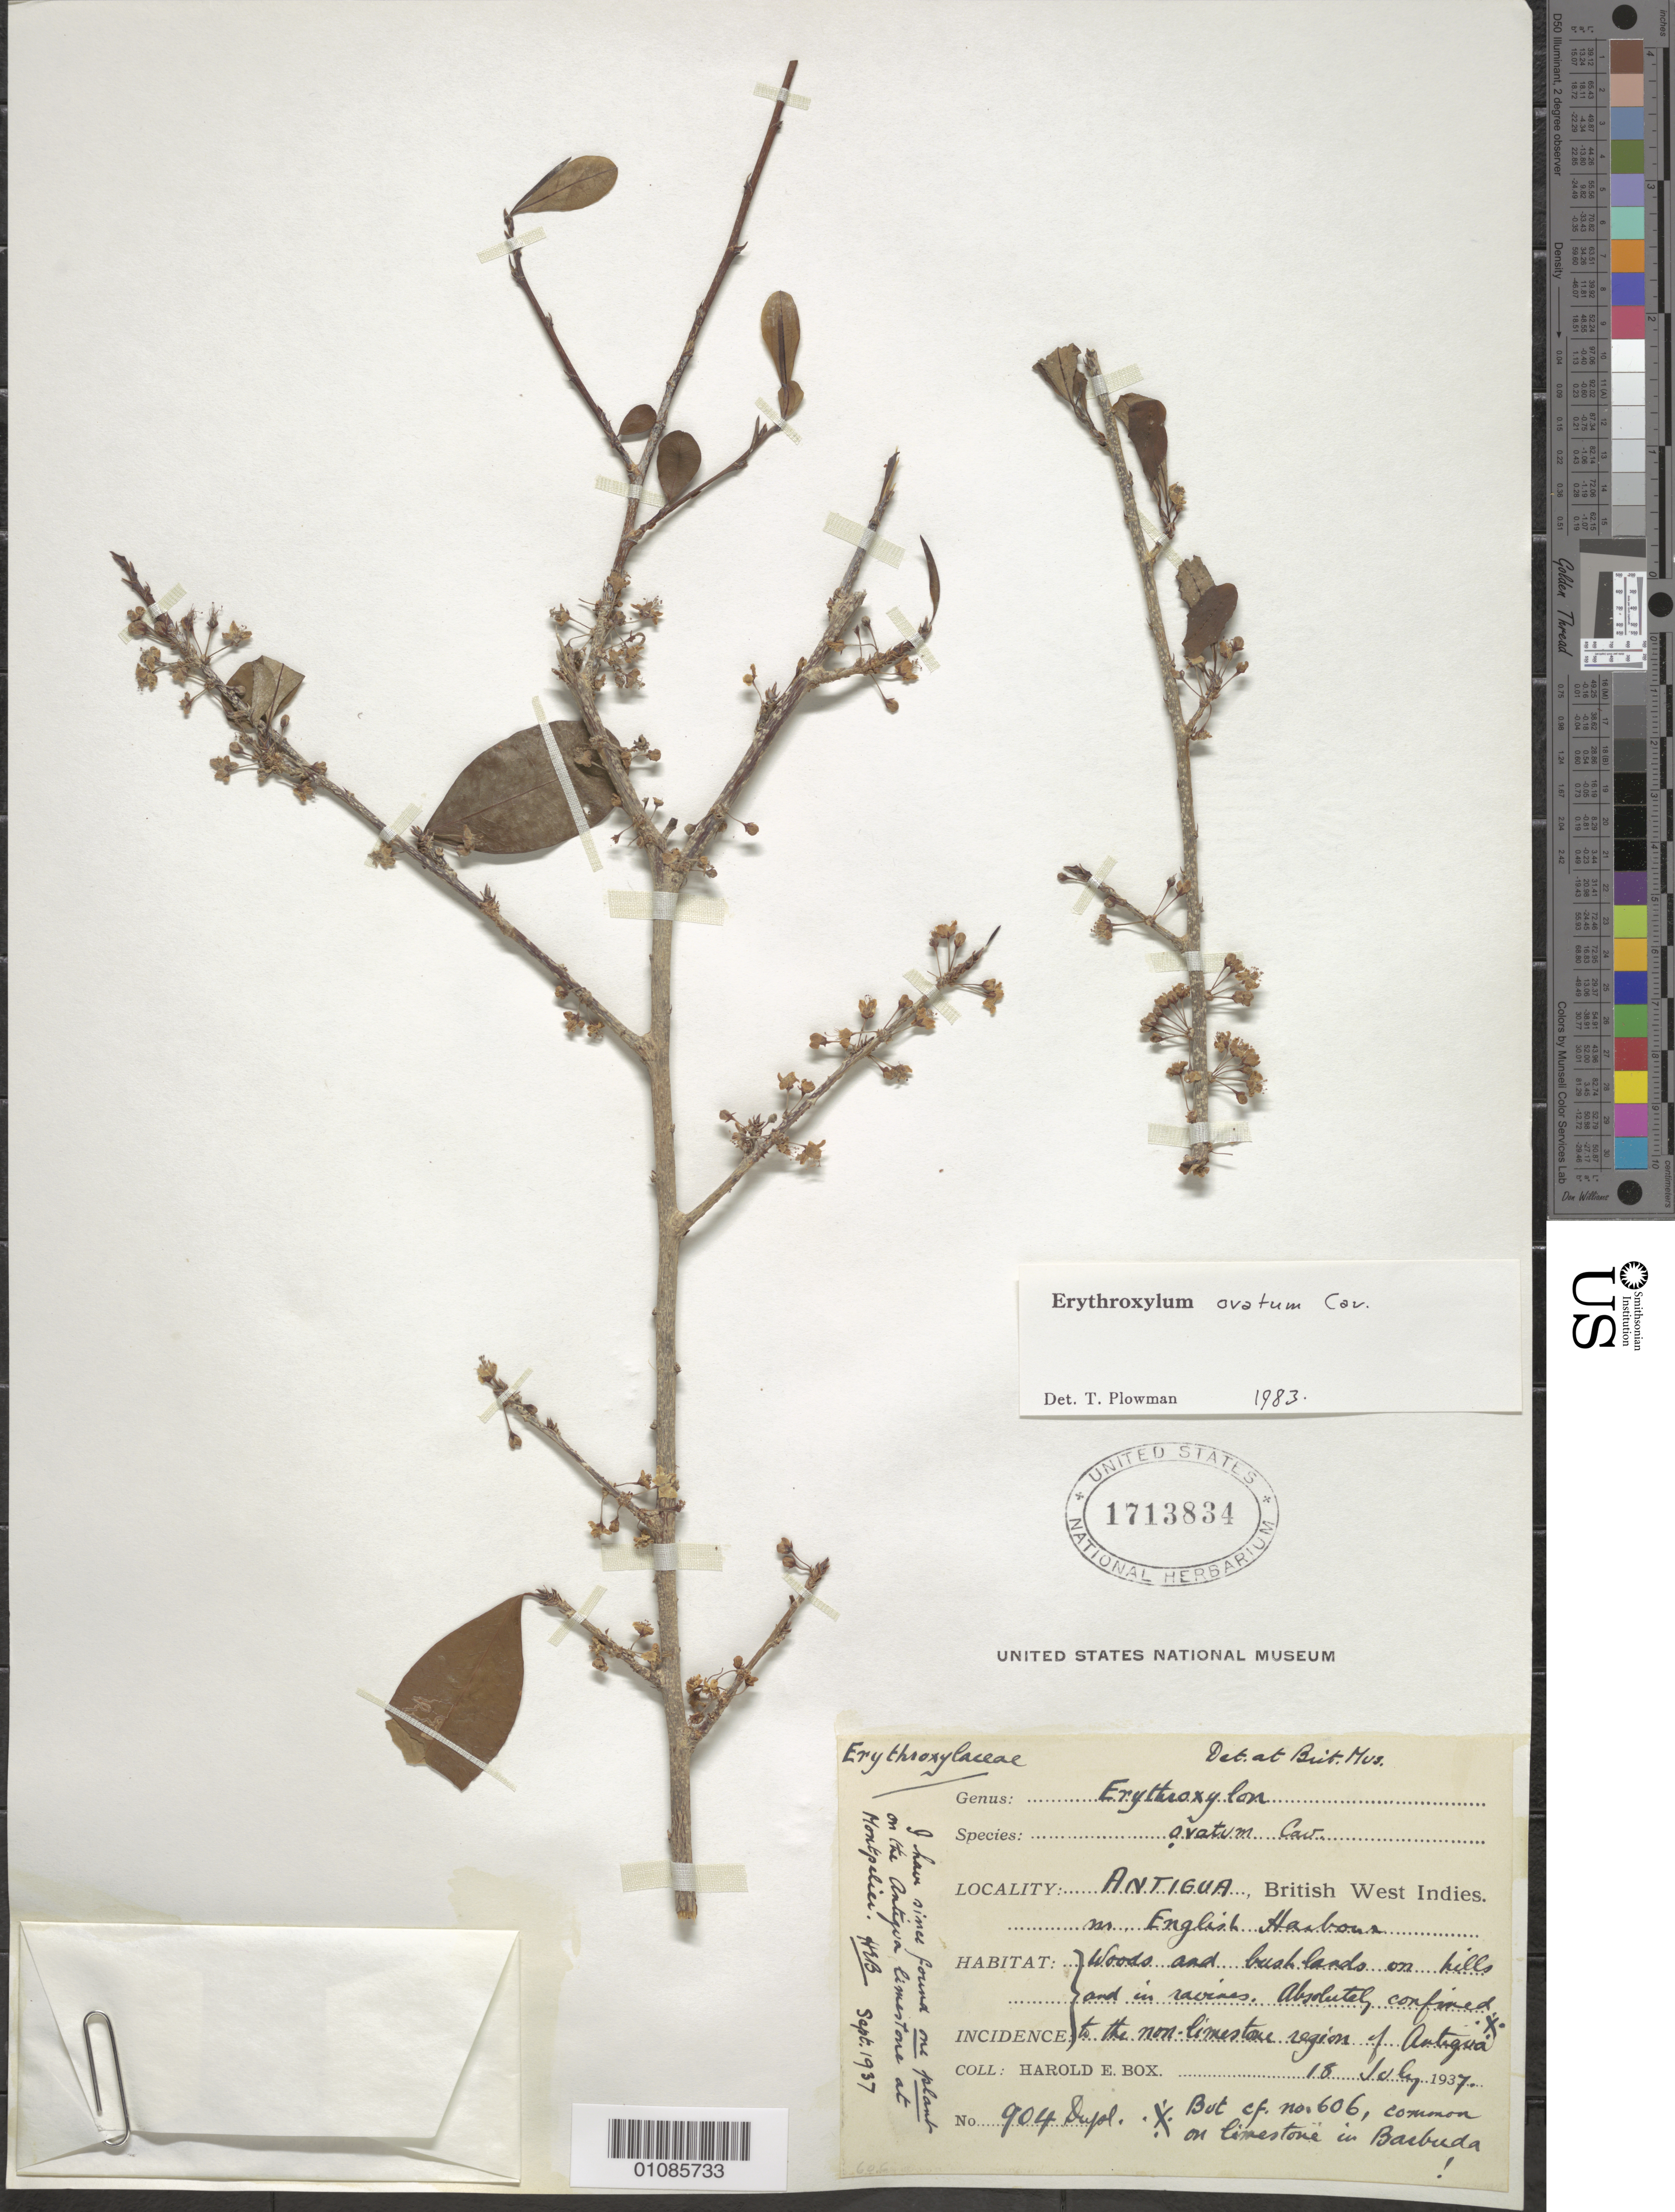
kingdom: Plantae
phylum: Tracheophyta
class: Magnoliopsida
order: Malpighiales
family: Erythroxylaceae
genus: Erythroxylum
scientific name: Erythroxylum havanense var. havanense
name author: Jacq.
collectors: H. E. Box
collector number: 904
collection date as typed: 18 Jul 1937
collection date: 1937-07-18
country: Antigua and Barbuda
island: Leeward Is.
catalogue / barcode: US 1713834